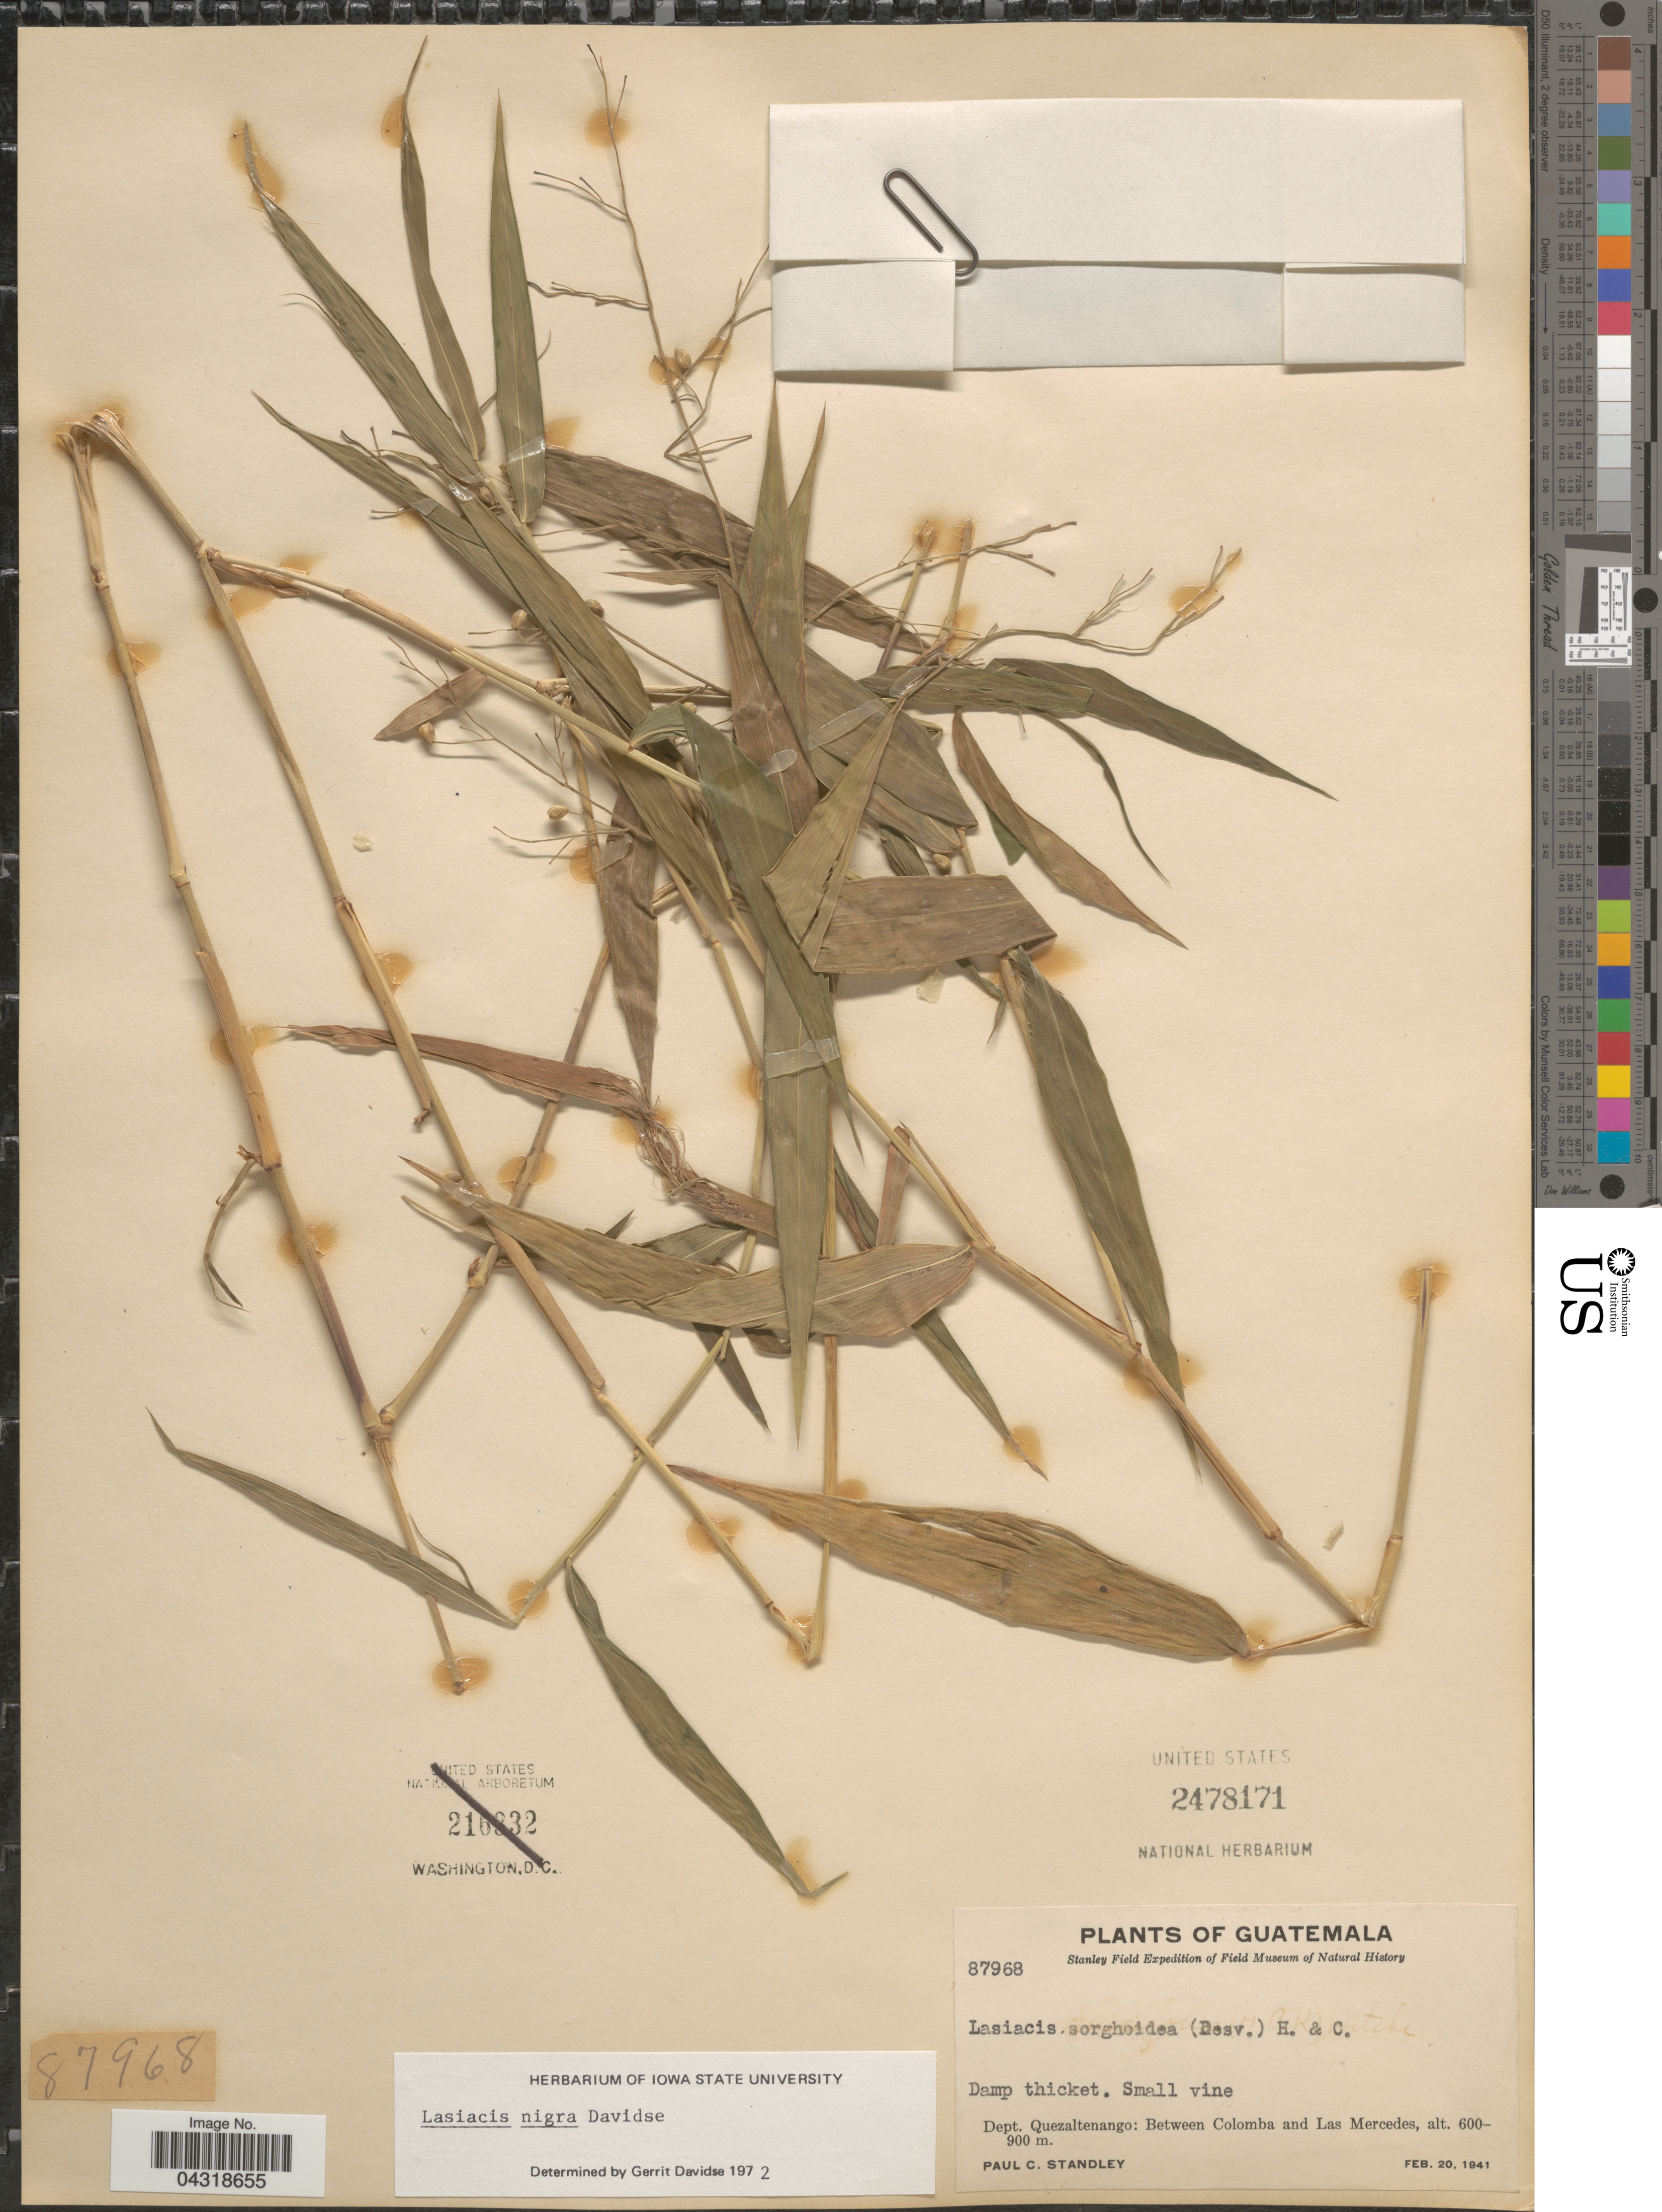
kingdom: Plantae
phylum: Tracheophyta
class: Liliopsida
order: Poales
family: Poaceae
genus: Lasiacis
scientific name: Lasiacis nigra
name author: Davidse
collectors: P. C. Standley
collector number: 87968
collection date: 1941-02-20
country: Guatemala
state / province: Quetzaltenango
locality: Stanley Field Expedition. Dept. Quezaltenango: Between Colomba and Las Mercedes.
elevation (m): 600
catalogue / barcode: US 2478171